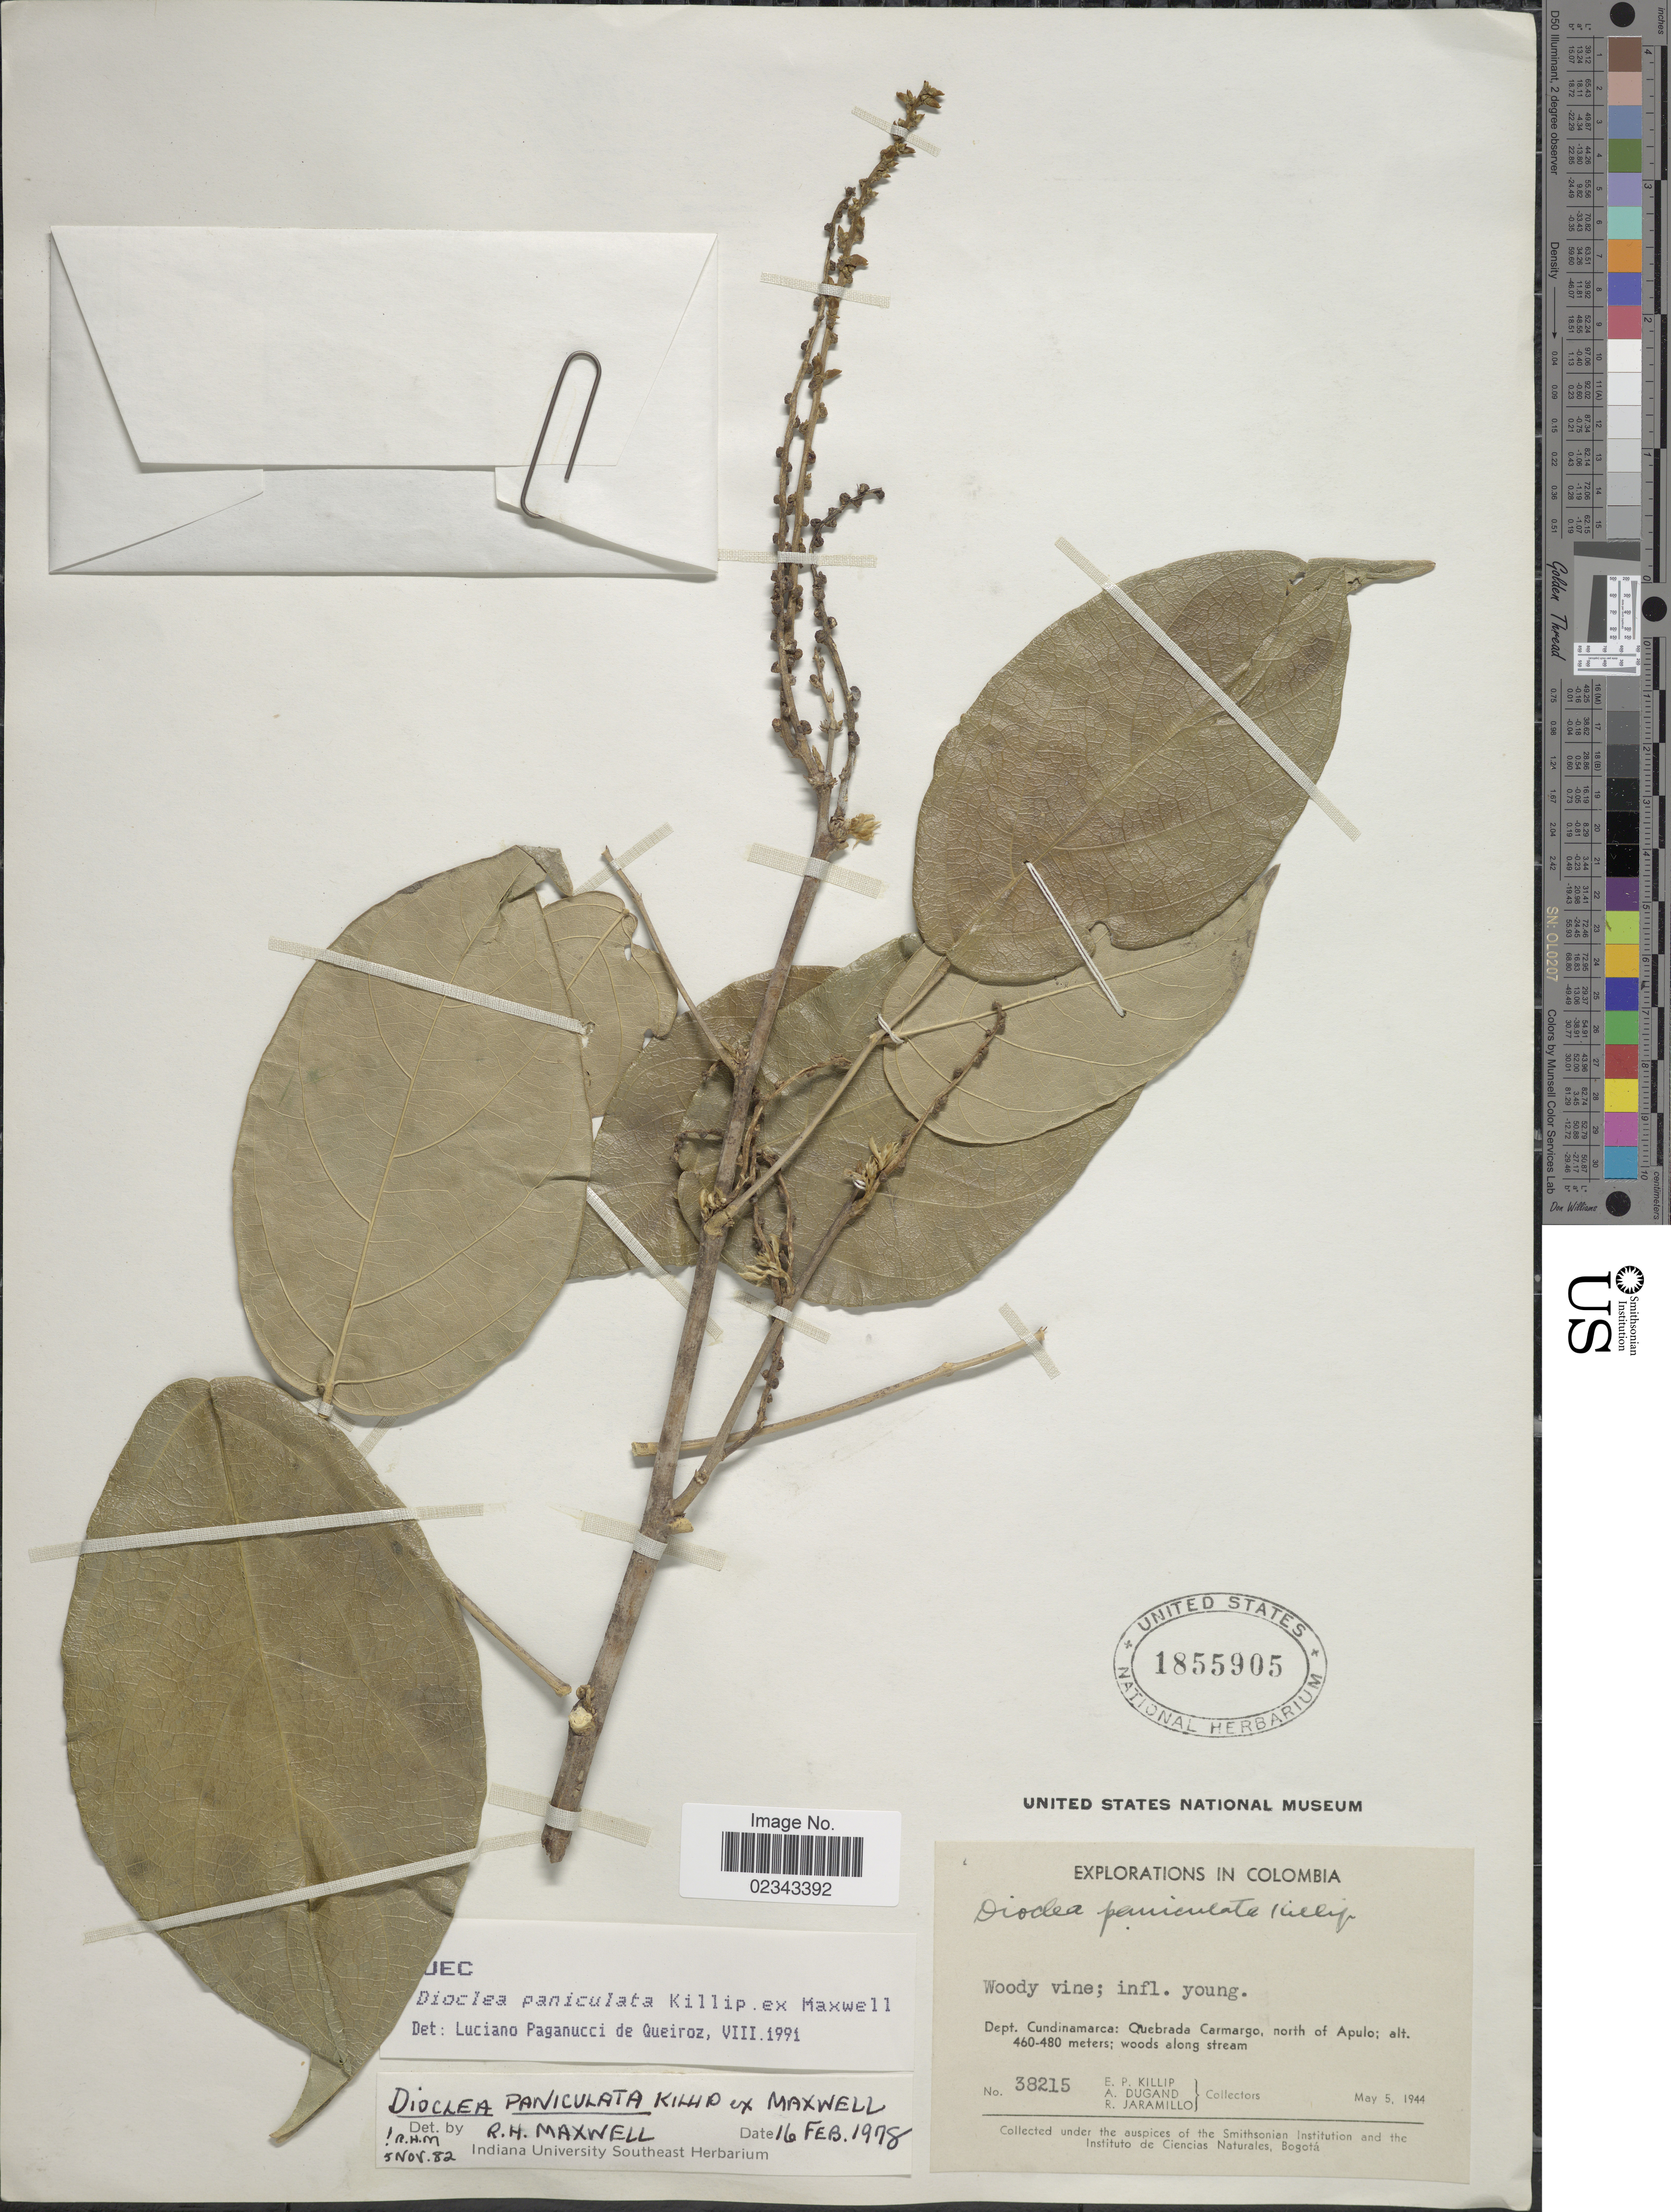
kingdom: Plantae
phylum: Tracheophyta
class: Magnoliopsida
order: Fabales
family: Fabaceae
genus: Dioclea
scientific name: Dioclea paniculata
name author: Killip ex R.H. Maxwell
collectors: E. P. Killip, A. Dugand & R. Jaramillo M.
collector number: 38215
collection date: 1944-05-05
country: Colombia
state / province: Cundinamarca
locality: Dept. Cundinamarca; Quebrada Carmargo, north of Apulo; woods along stream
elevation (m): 460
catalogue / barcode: US 1855905